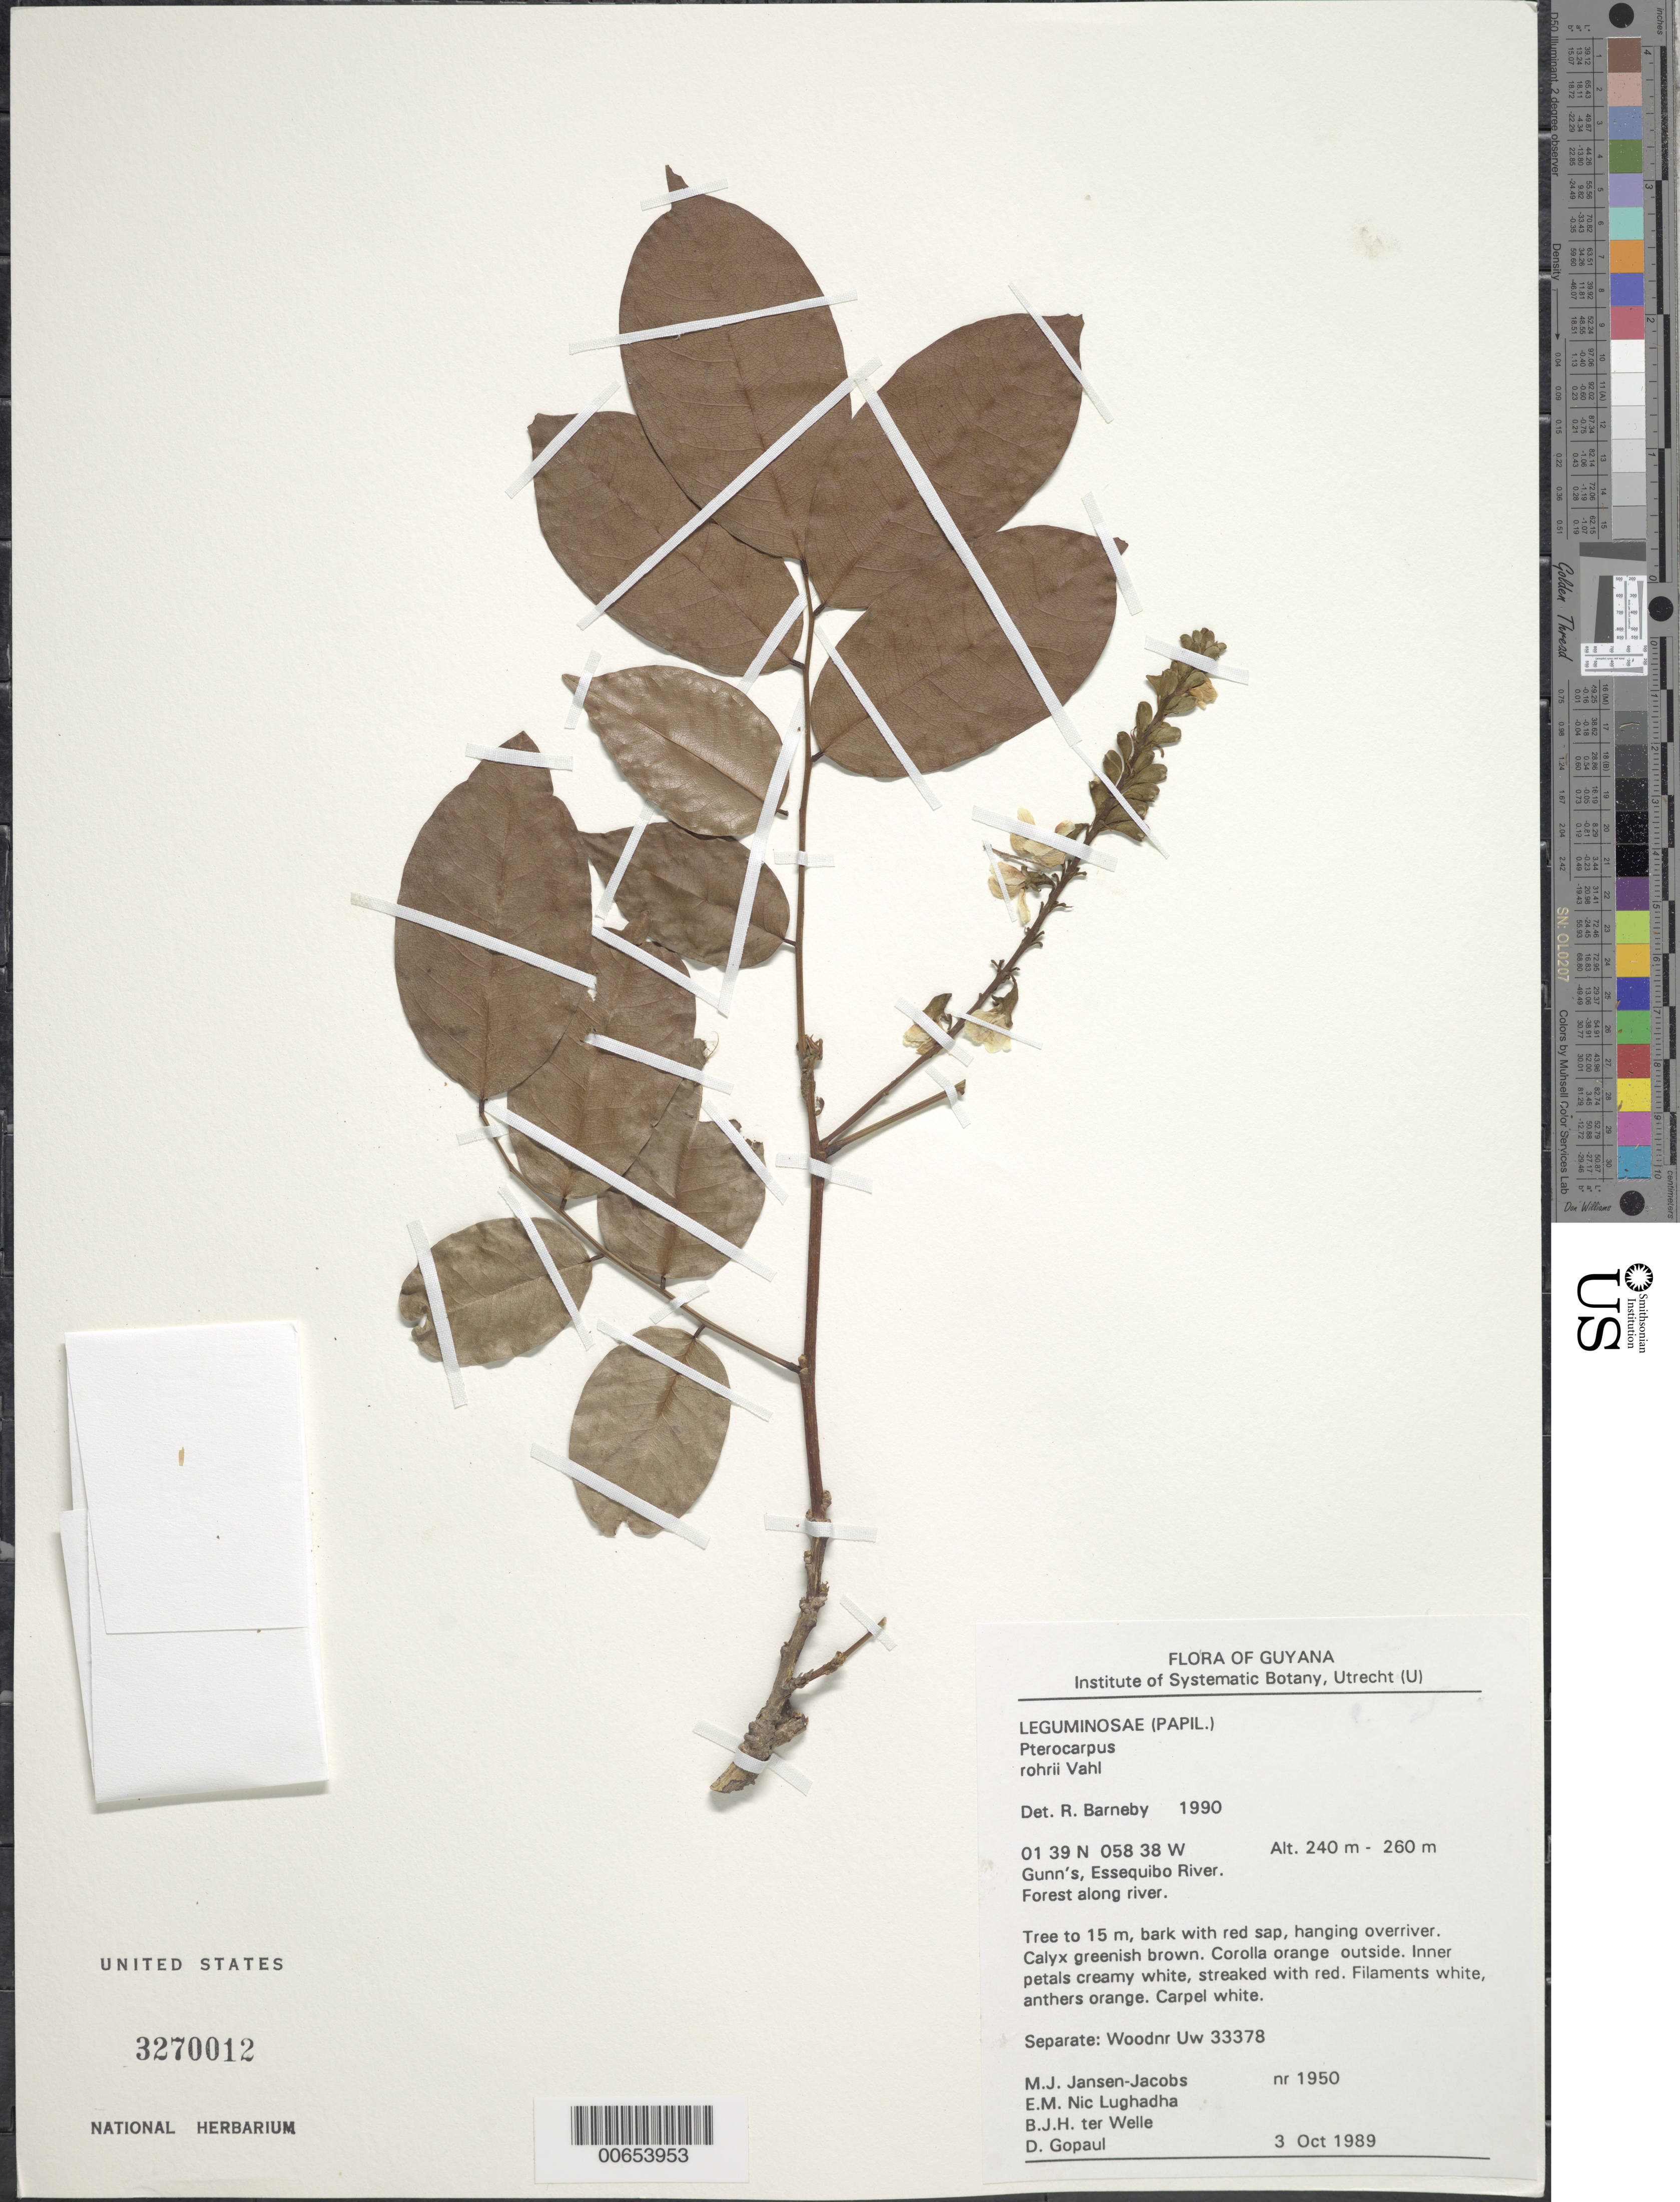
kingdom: Plantae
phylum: Tracheophyta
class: Magnoliopsida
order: Fabales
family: Fabaceae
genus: Pterocarpus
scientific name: Pterocarpus rohrii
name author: Vahl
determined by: Barneby, Rupert C., (NY)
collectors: M. J. Jansen-Jacobs, E. Nic Lughadha, B. Welle & D. Gopaul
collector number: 1950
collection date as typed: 3-Oct-89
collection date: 1989-10-03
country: Guyana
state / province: U. Takutu-U. Essequibo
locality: Gunn's, Essequibo River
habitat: Forest along river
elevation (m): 240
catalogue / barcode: US 3270012